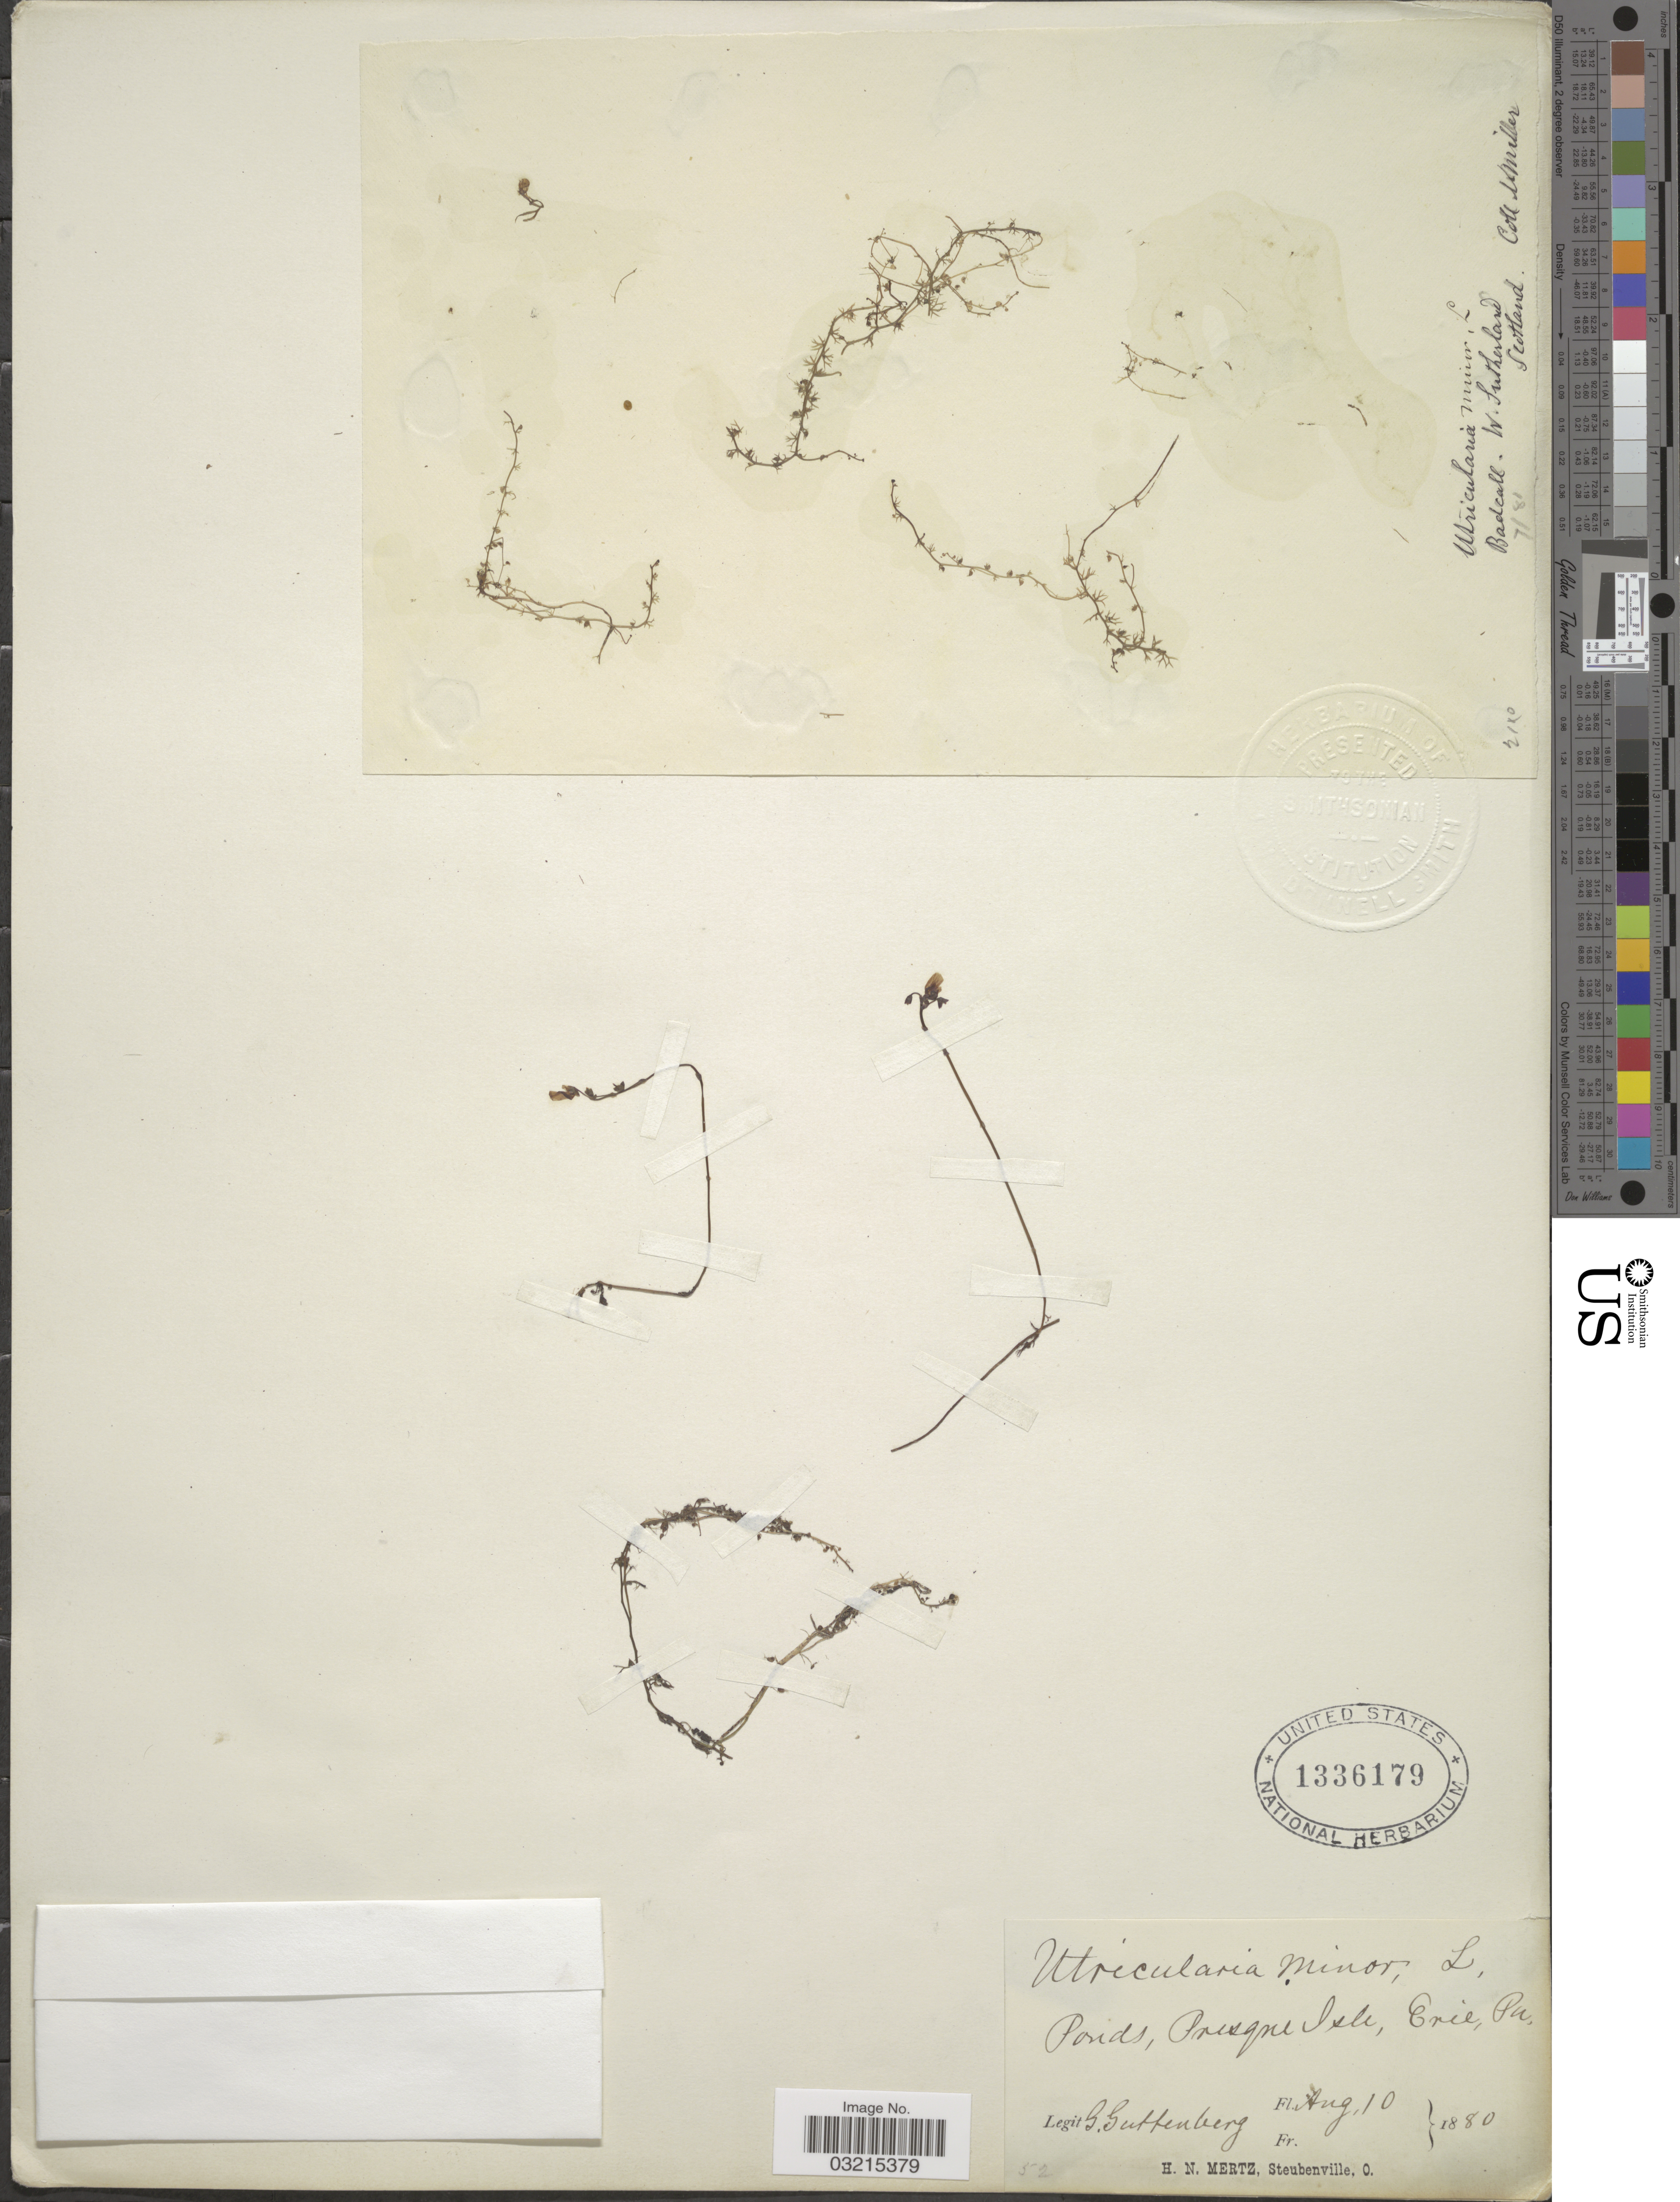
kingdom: Plantae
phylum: Tracheophyta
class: Magnoliopsida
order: Lamiales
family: Lentibulariaceae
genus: Utricularia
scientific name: Utricularia minor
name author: L.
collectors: G. Guttenberg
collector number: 52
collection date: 1880-08-10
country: United States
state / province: Pennsylvania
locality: Povids, Presque Isle, Erie.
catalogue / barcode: US 1336179